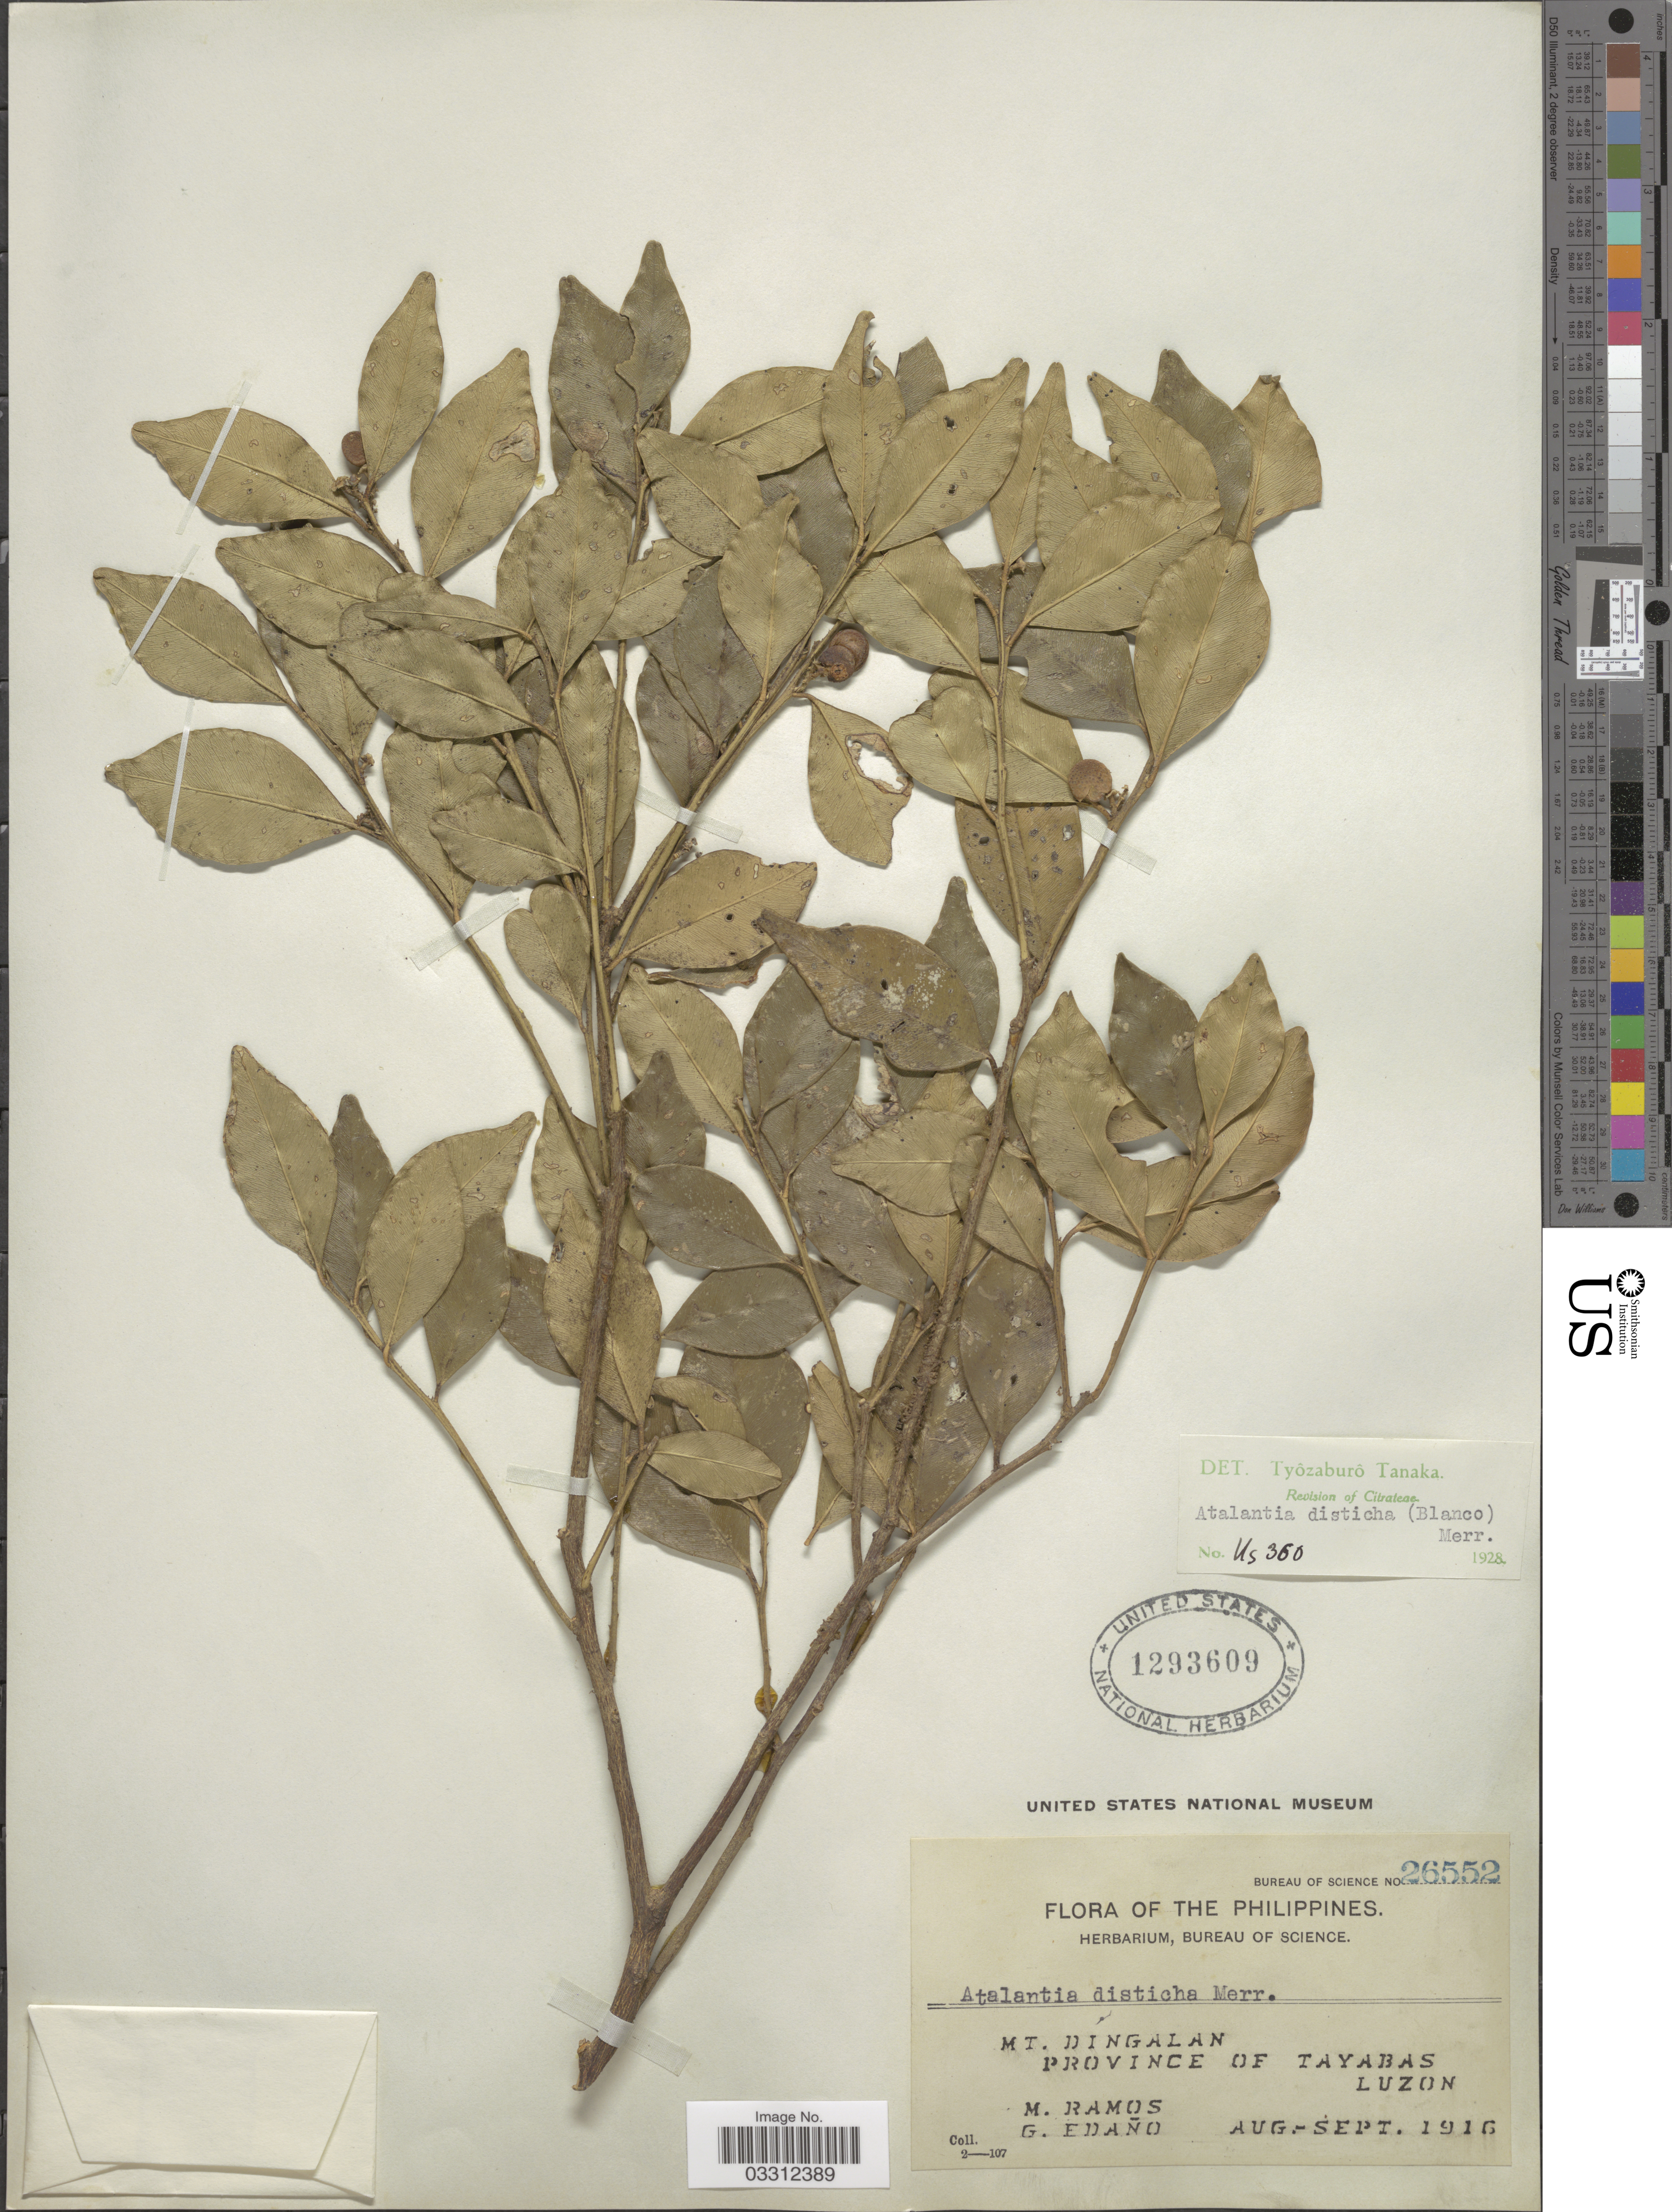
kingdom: Plantae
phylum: Tracheophyta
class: Magnoliopsida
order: Sapindales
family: Rutaceae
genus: Atalantia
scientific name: Atalantia racemosa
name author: Wight ex Hook.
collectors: M. Ramos & G. Edaño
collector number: Bureau of Science 26552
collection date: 1916-08/1916-09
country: Philippines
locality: Mt. Dingalan. Province of Tayabas. Luzon.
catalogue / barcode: US 1293609